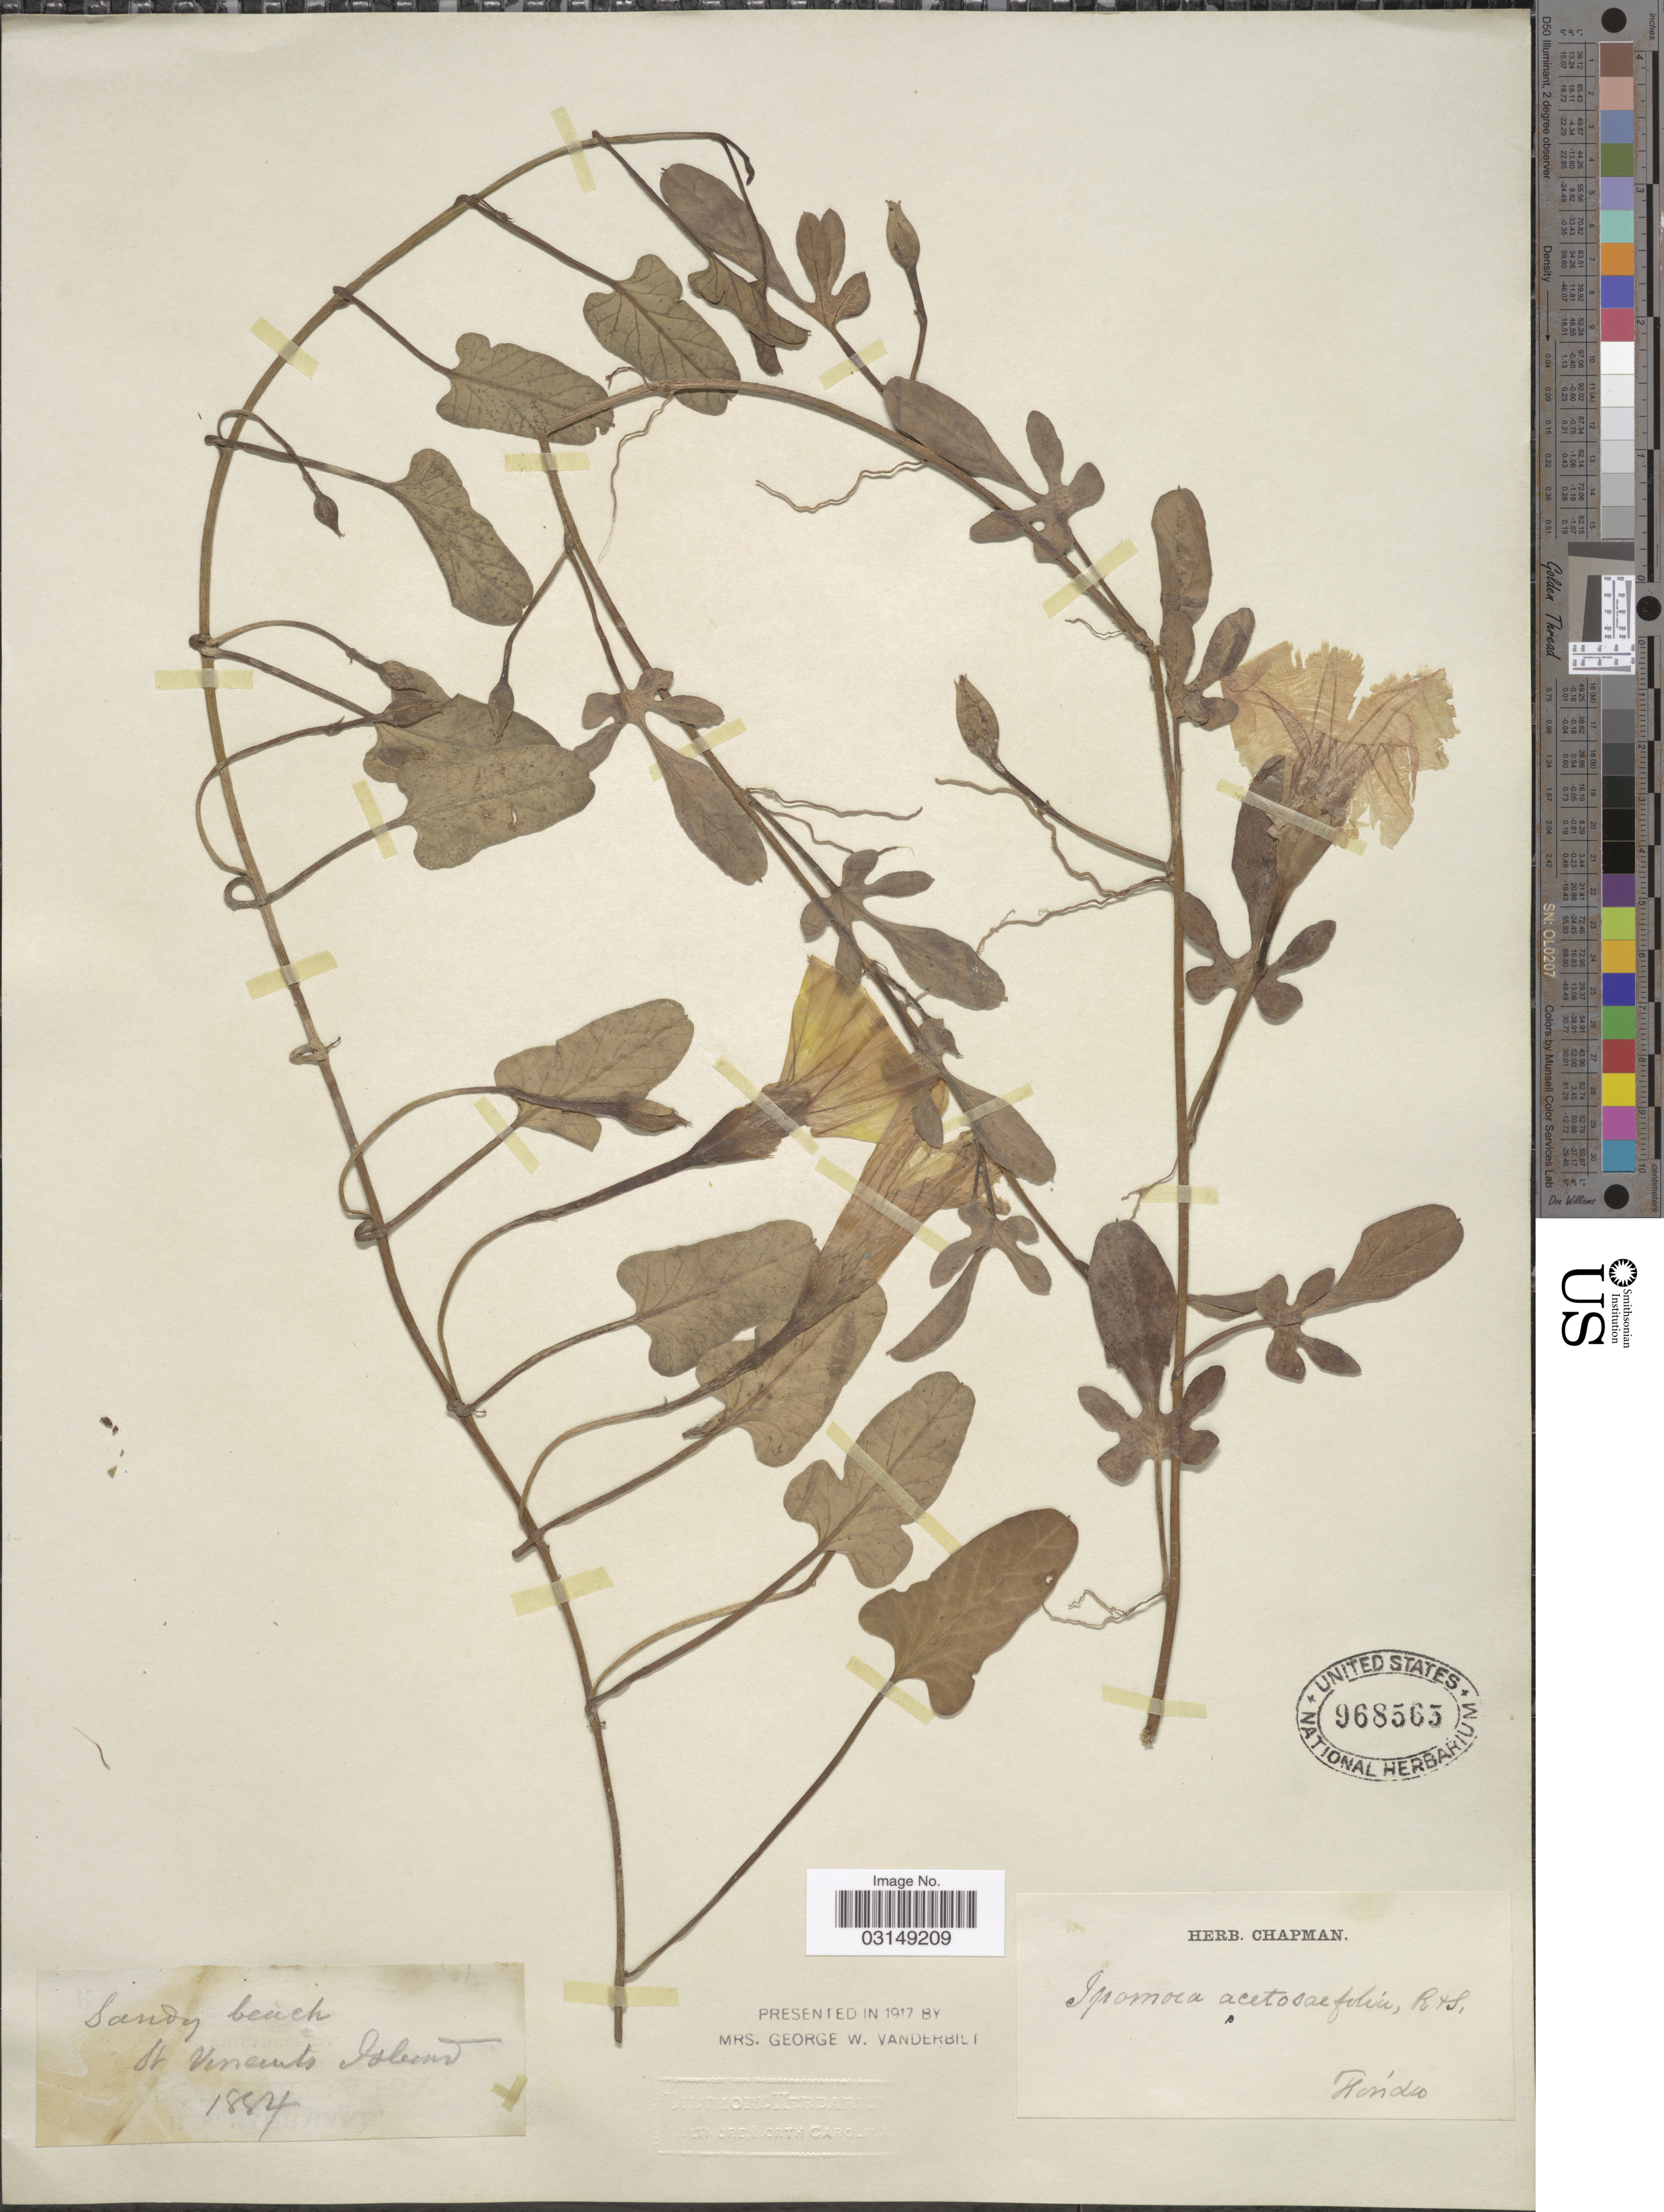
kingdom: Plantae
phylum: Tracheophyta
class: Magnoliopsida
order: Solanales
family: Convolvulaceae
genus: Ipomoea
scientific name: Ipomoea stolonifera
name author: (Cirillo) J.F. Gmel.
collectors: ex herb. Chapman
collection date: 1884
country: United States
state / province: Florida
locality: St. Vincents Island.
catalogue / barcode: US 968565